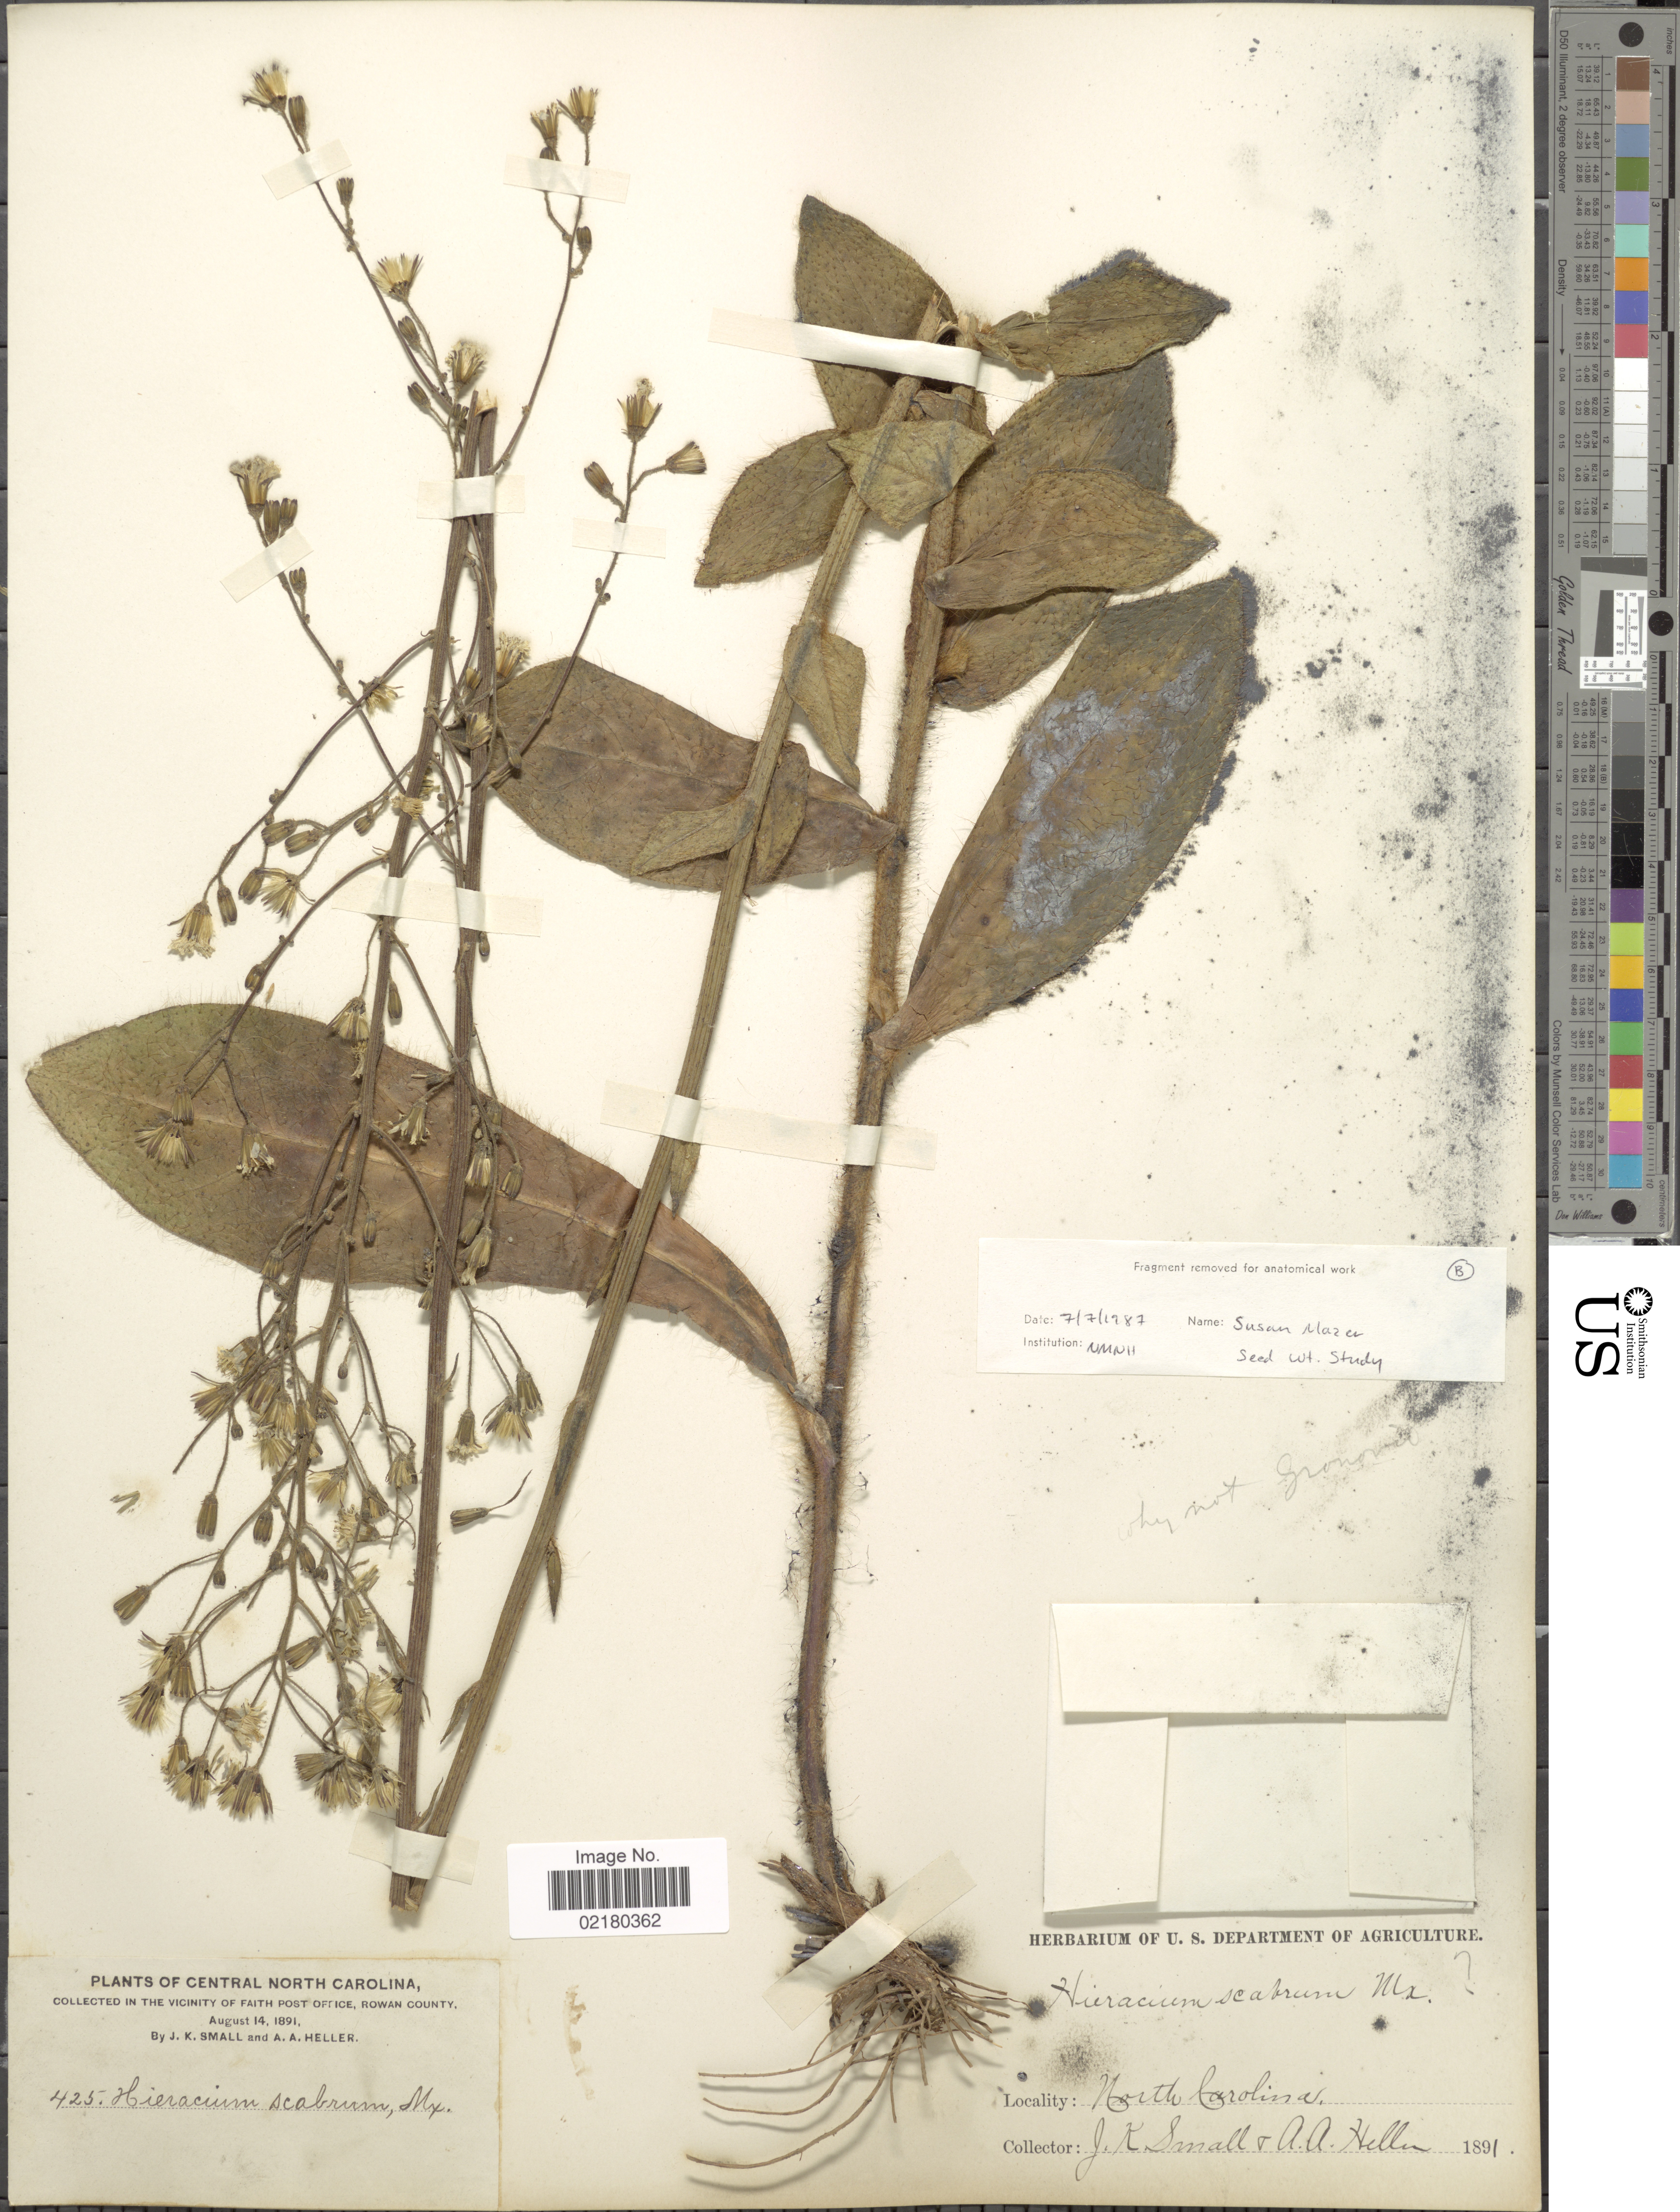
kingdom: Plantae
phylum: Tracheophyta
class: Magnoliopsida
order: Asterales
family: Asteraceae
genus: Hieracium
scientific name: Hieracium gronovii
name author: L.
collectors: J. K. Small & A. A. Heller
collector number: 425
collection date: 1891-08-04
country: United States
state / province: North Carolina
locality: Central North Carolina, in the vicinity of Faith Post Office, Rowan County